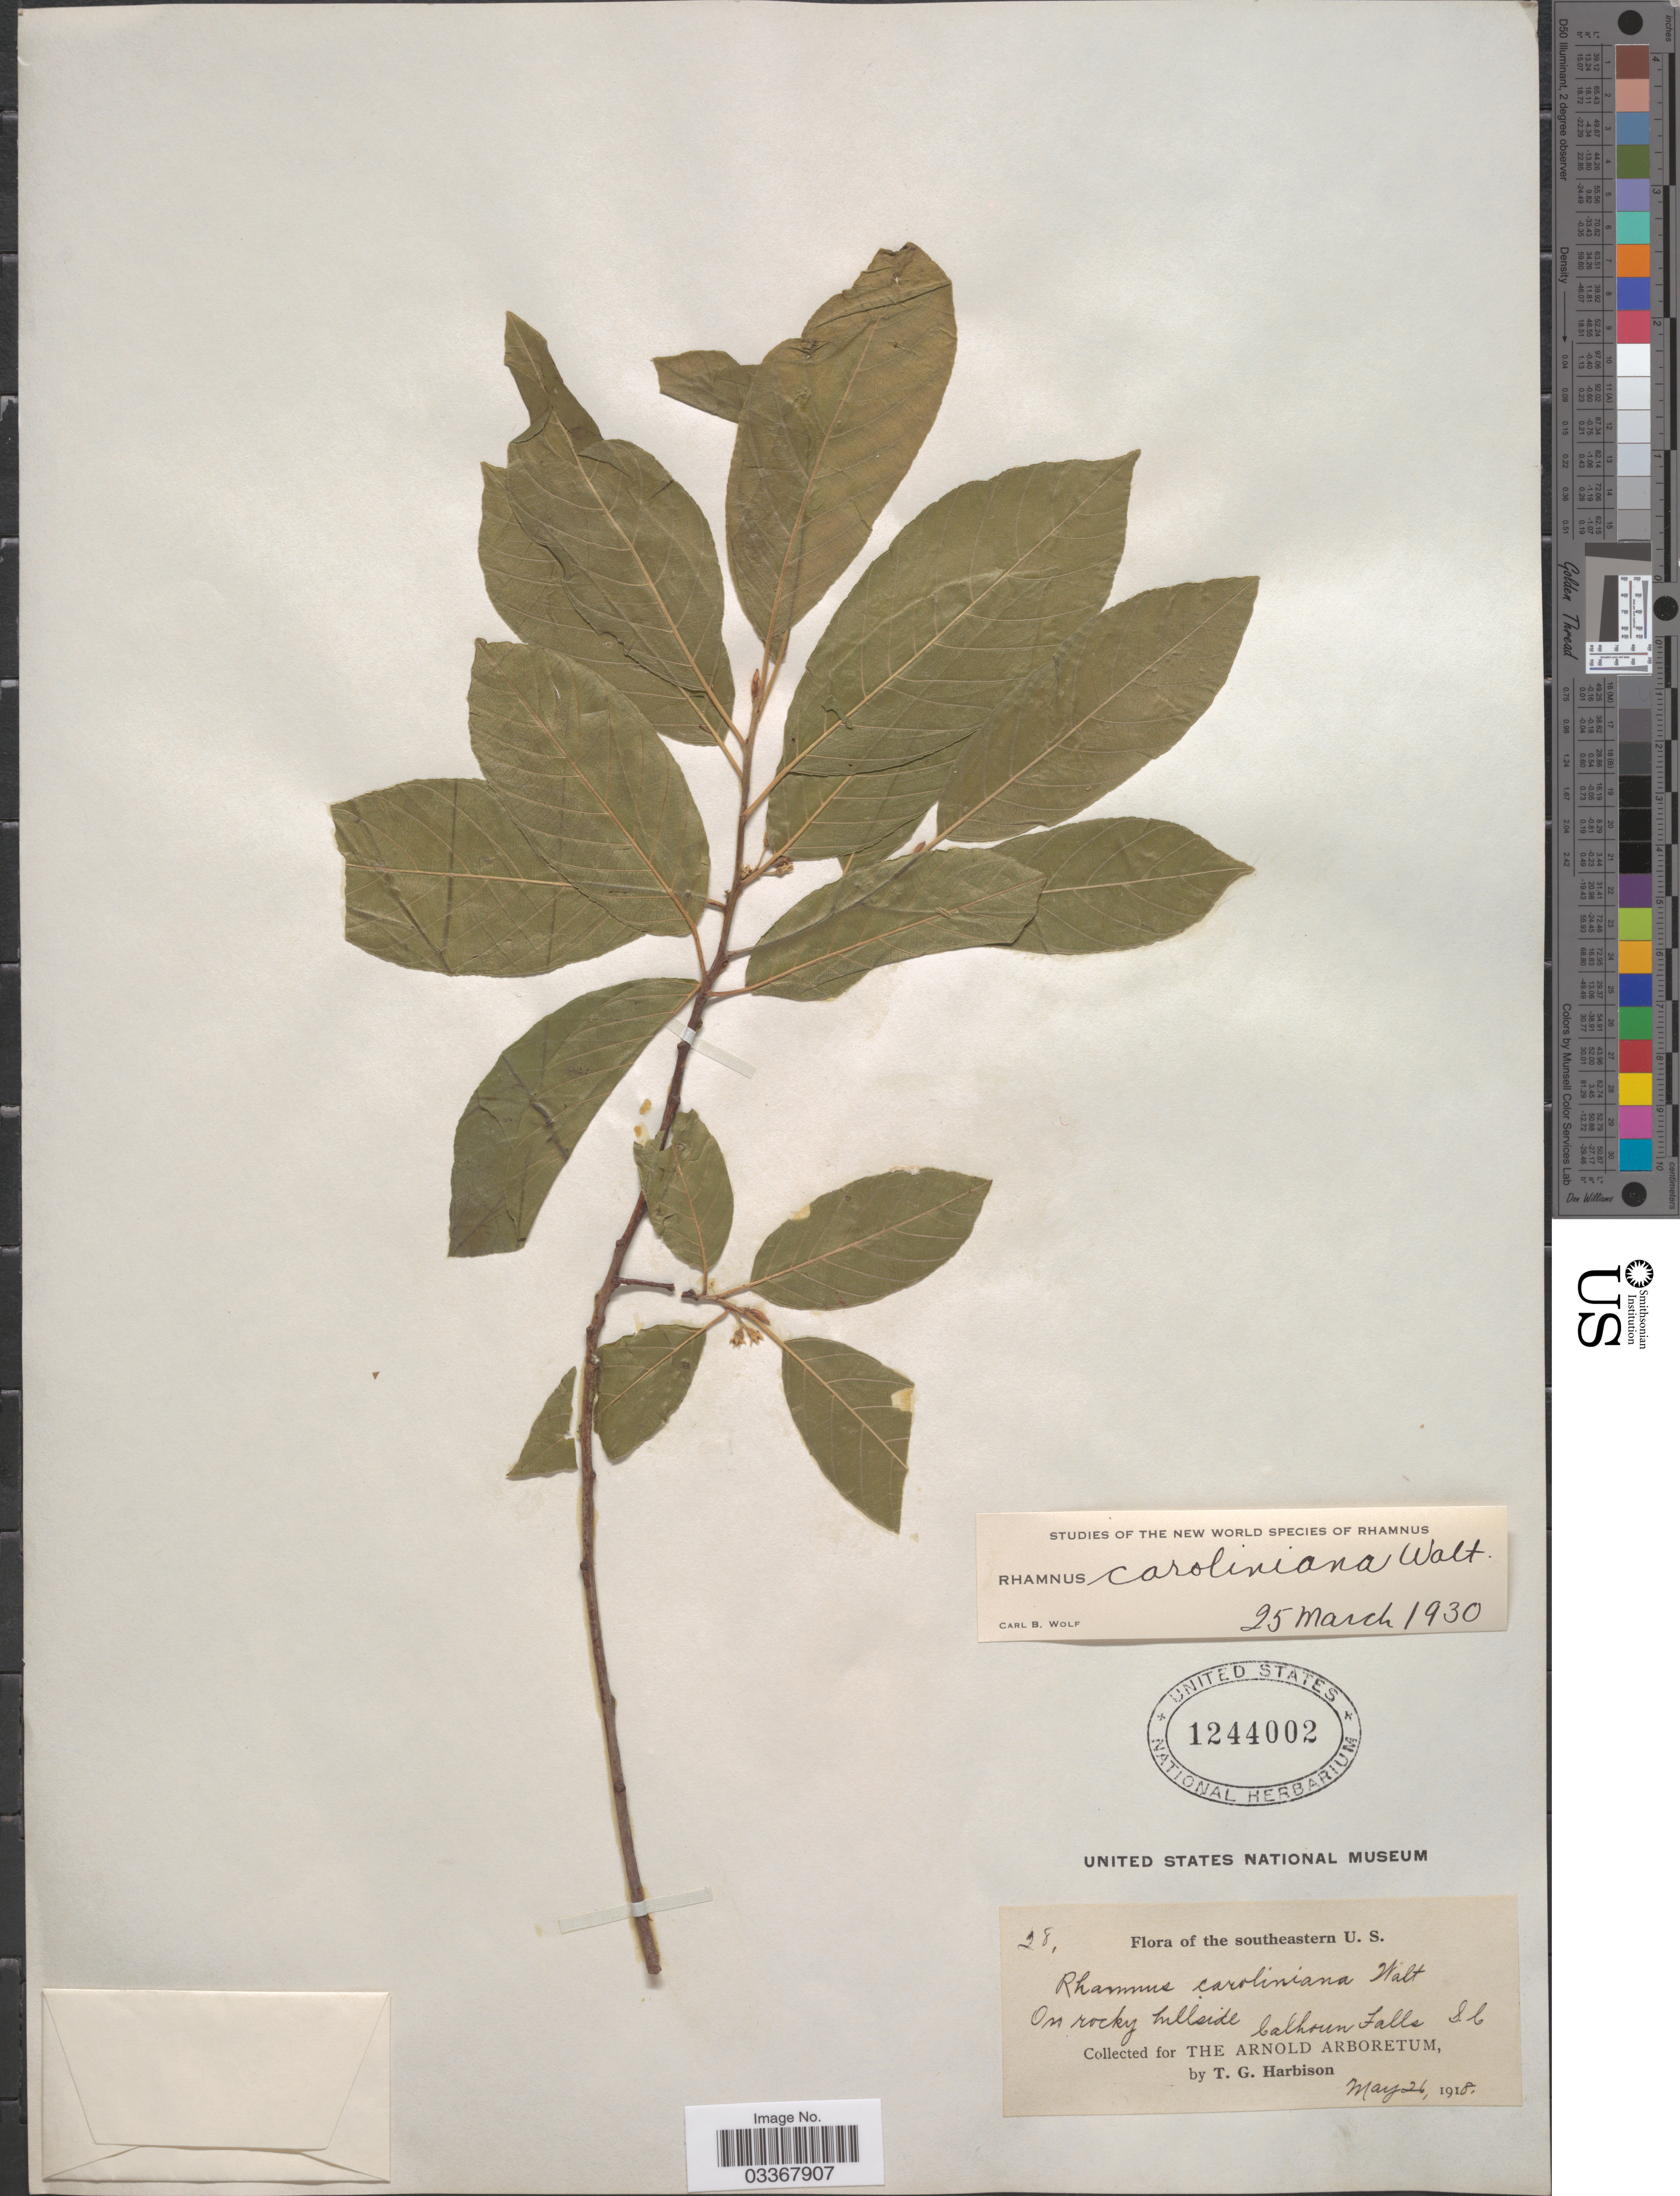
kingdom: Plantae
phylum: Tracheophyta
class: Magnoliopsida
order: Rosales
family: Rhamnaceae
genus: Frangula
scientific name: Frangula caroliniana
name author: (Walter) A. Gray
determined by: Strong, Mark T., (BOT), Smithsonian Institution - National Museum of Natural History (UNITED STATES)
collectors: T. Harbison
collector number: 28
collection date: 1918-05-26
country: United States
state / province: South Carolina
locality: The southeastern U.S., Calhoun Falls.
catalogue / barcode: US 1244002